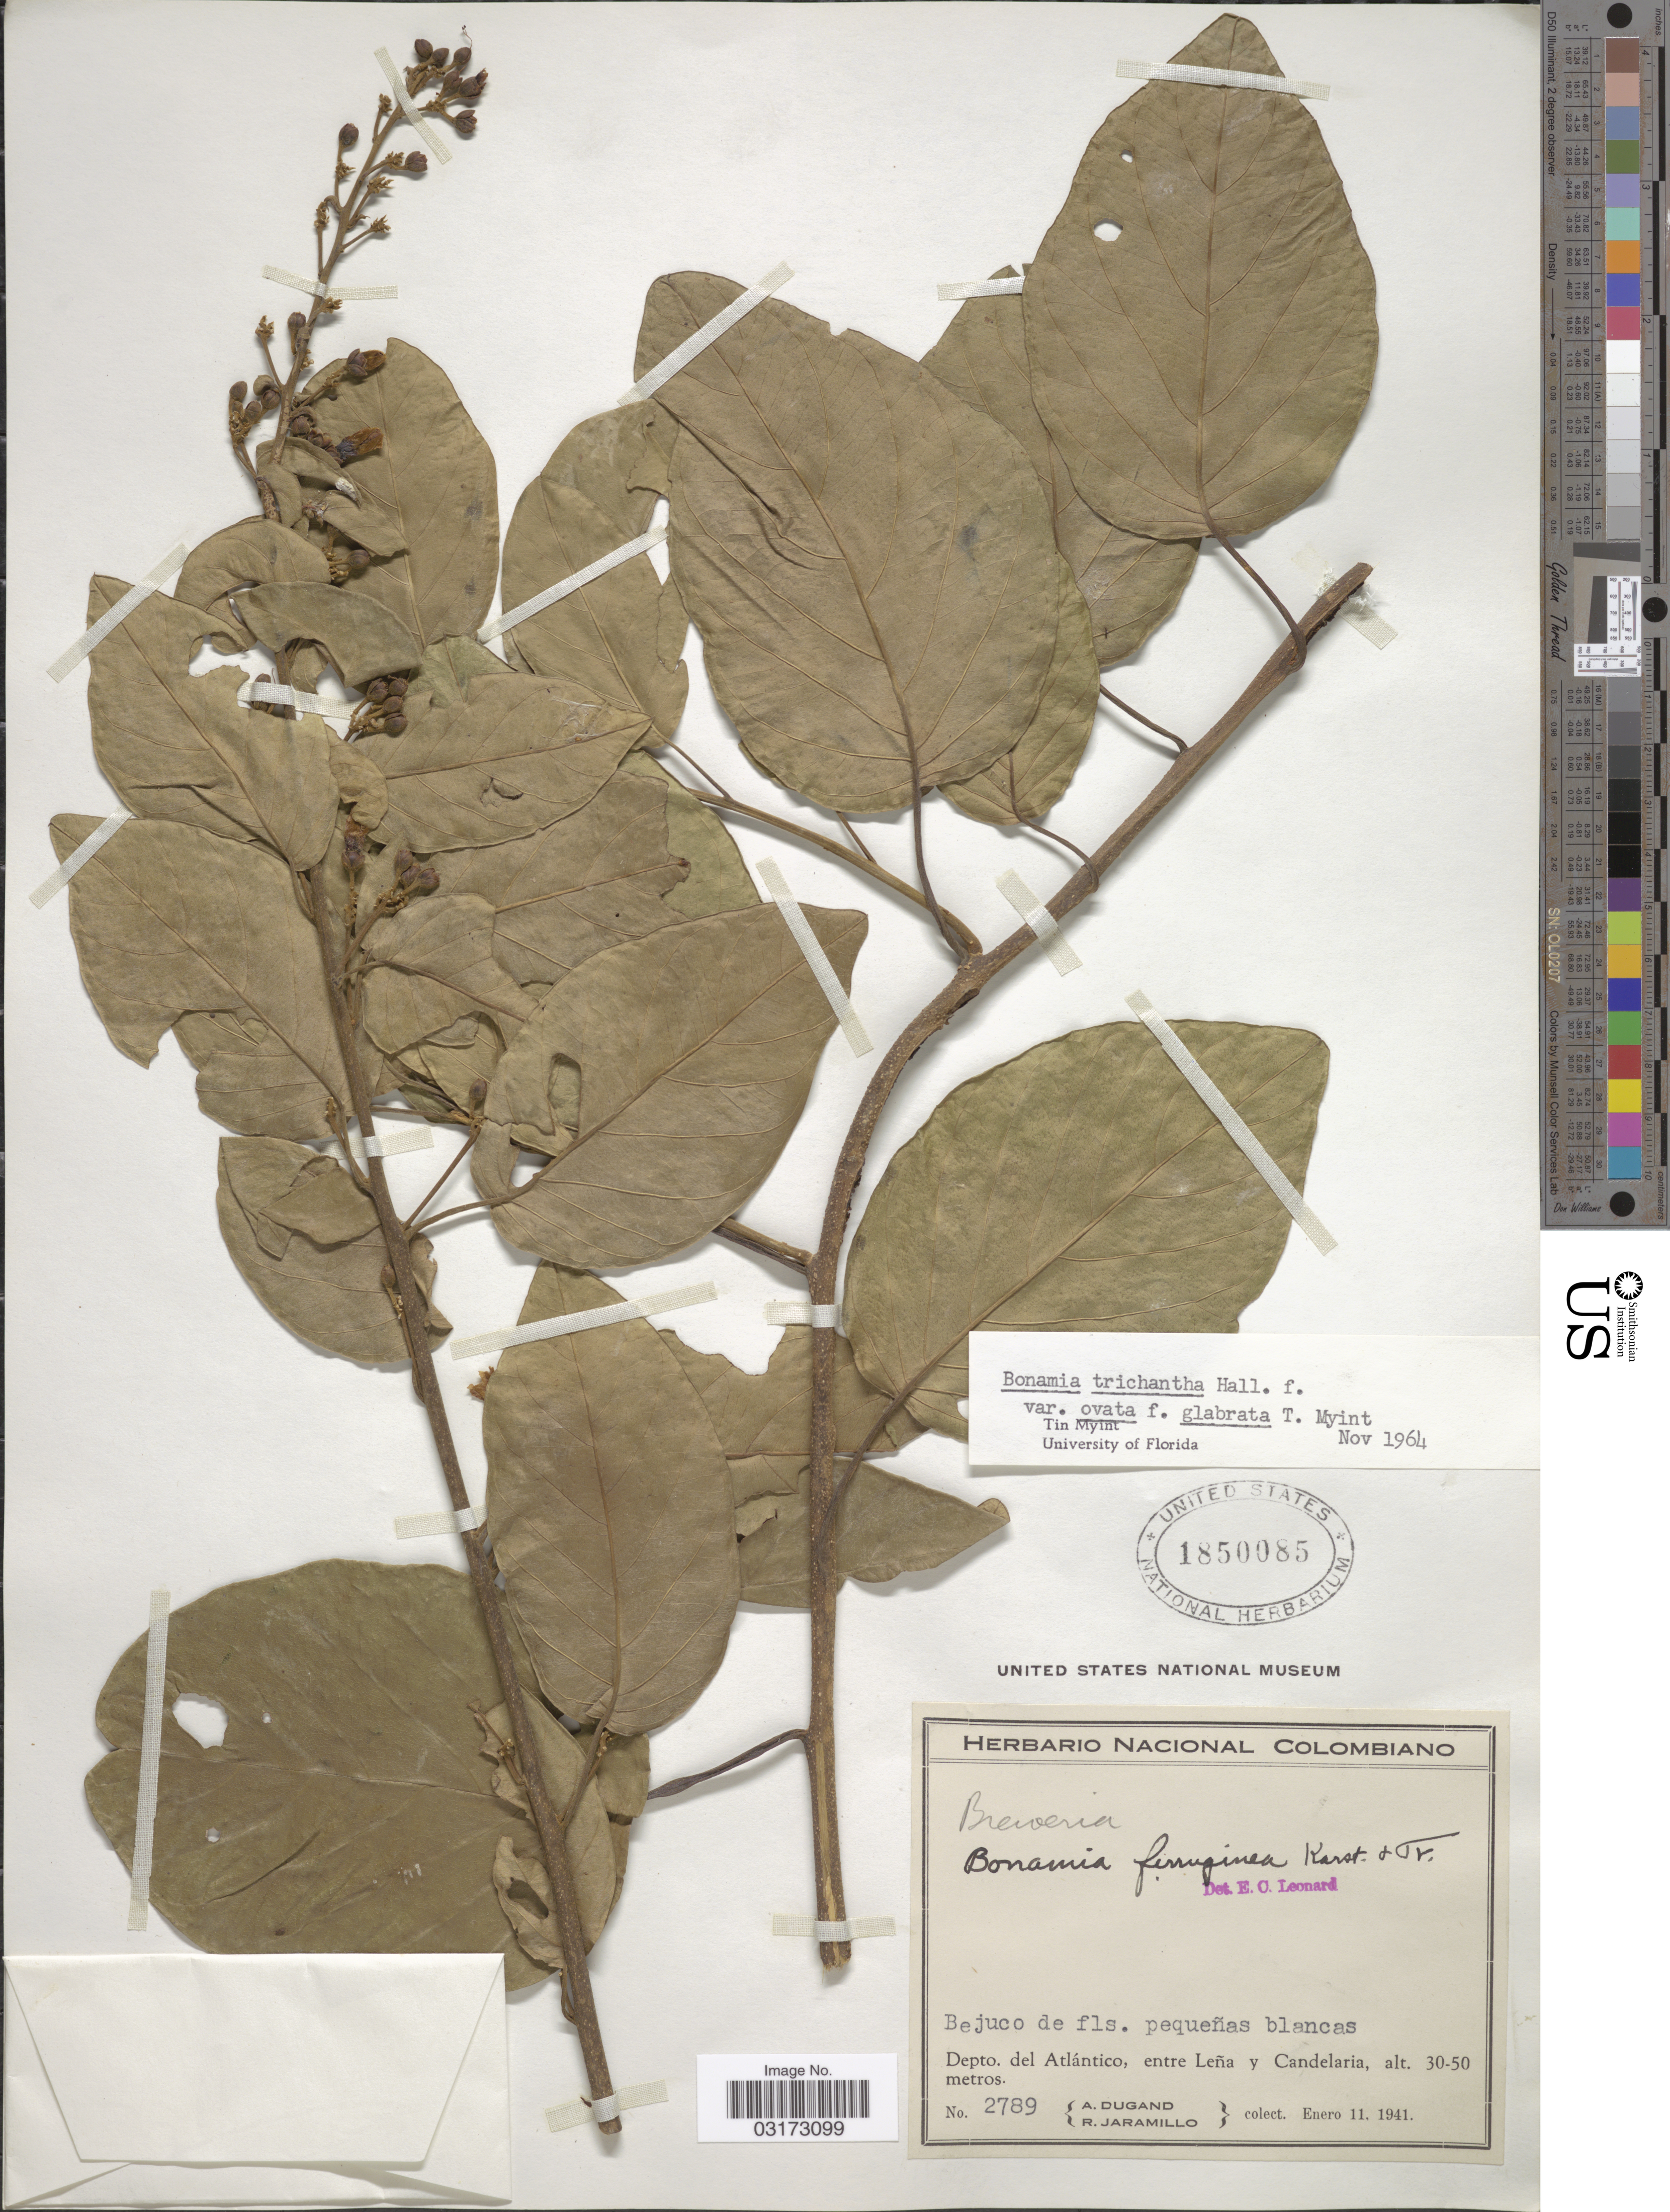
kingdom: Plantae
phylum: Tracheophyta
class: Magnoliopsida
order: Solanales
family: Convolvulaceae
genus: Bonamia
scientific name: Bonamia trichantha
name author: Hallier f.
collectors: A. Dugand & R. Jaramillo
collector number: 2789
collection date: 1941-01-11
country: Colombia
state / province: Atlántico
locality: Depto. del Atlántico, entre Leña y Candelaria.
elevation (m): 30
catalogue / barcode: US 1850085